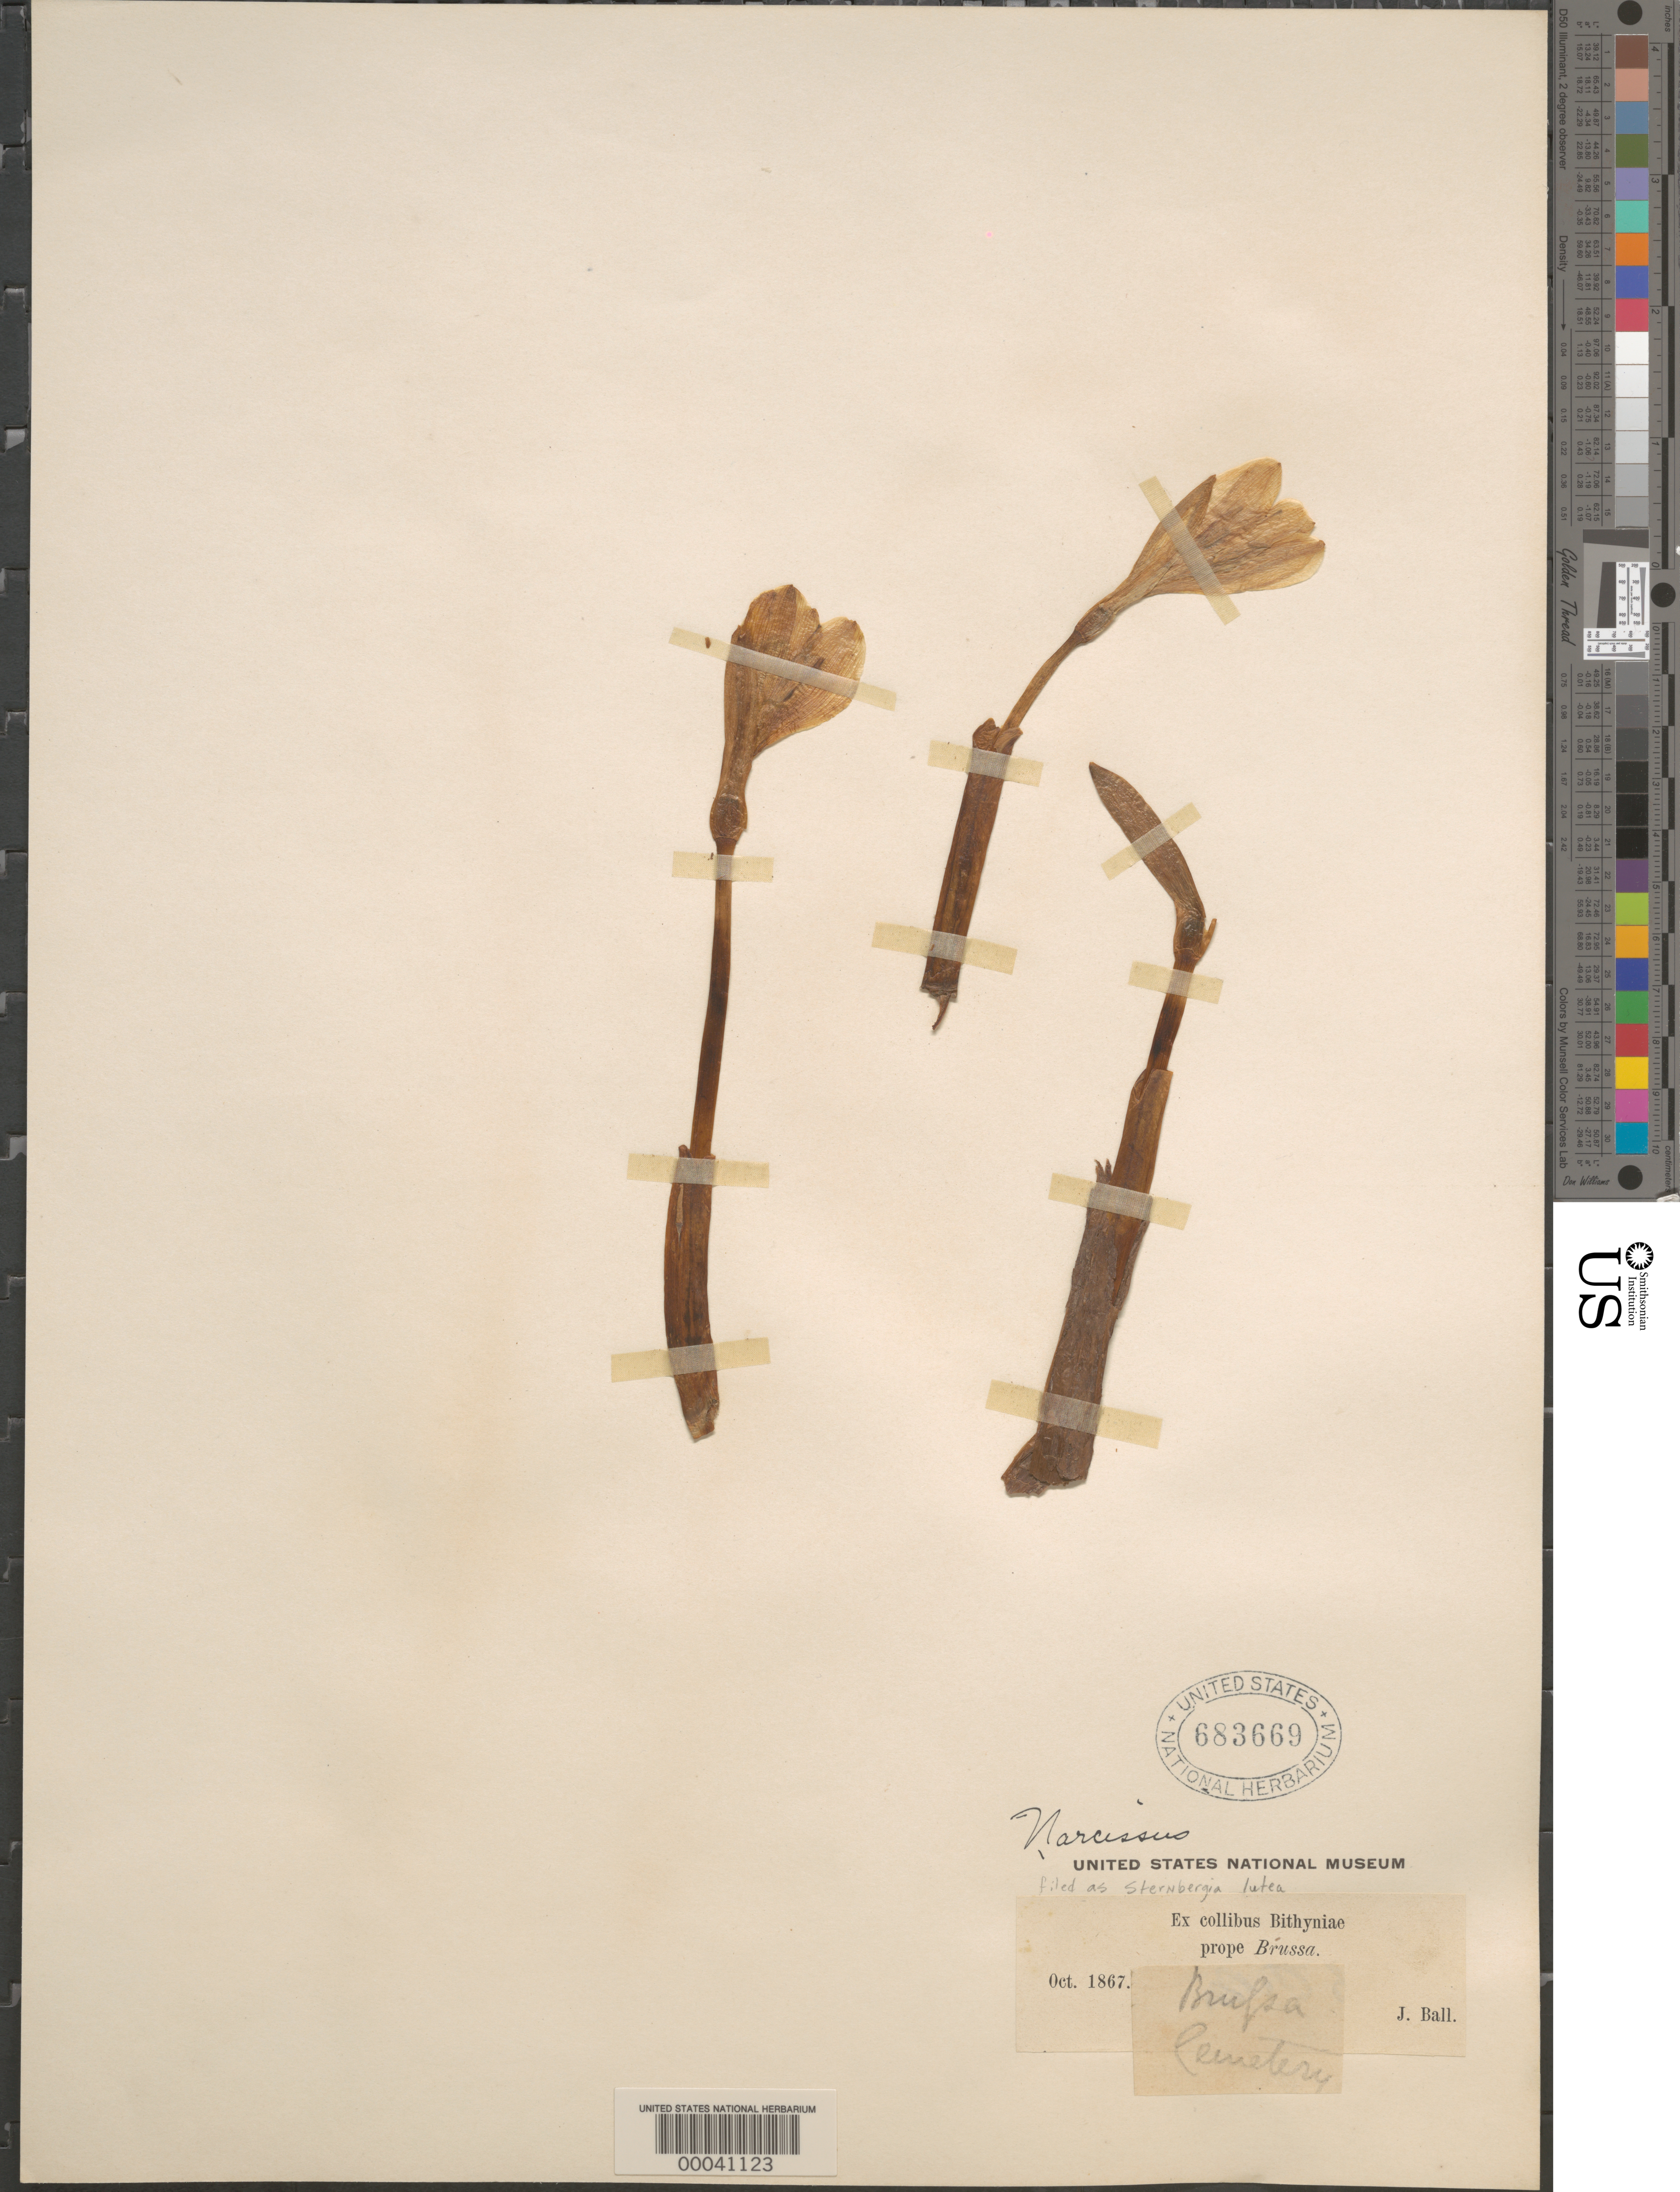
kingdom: Plantae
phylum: Tracheophyta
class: Liliopsida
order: Asparagales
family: Amaryllidaceae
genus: Sternbergia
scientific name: Sternbergia lutea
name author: (L.) Ker Gawl. & Spreng.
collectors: J. Ball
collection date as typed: Oct 1867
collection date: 1867-10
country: Turkey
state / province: Bursa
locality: Near Bursa ( as Brussa)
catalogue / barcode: US 683669